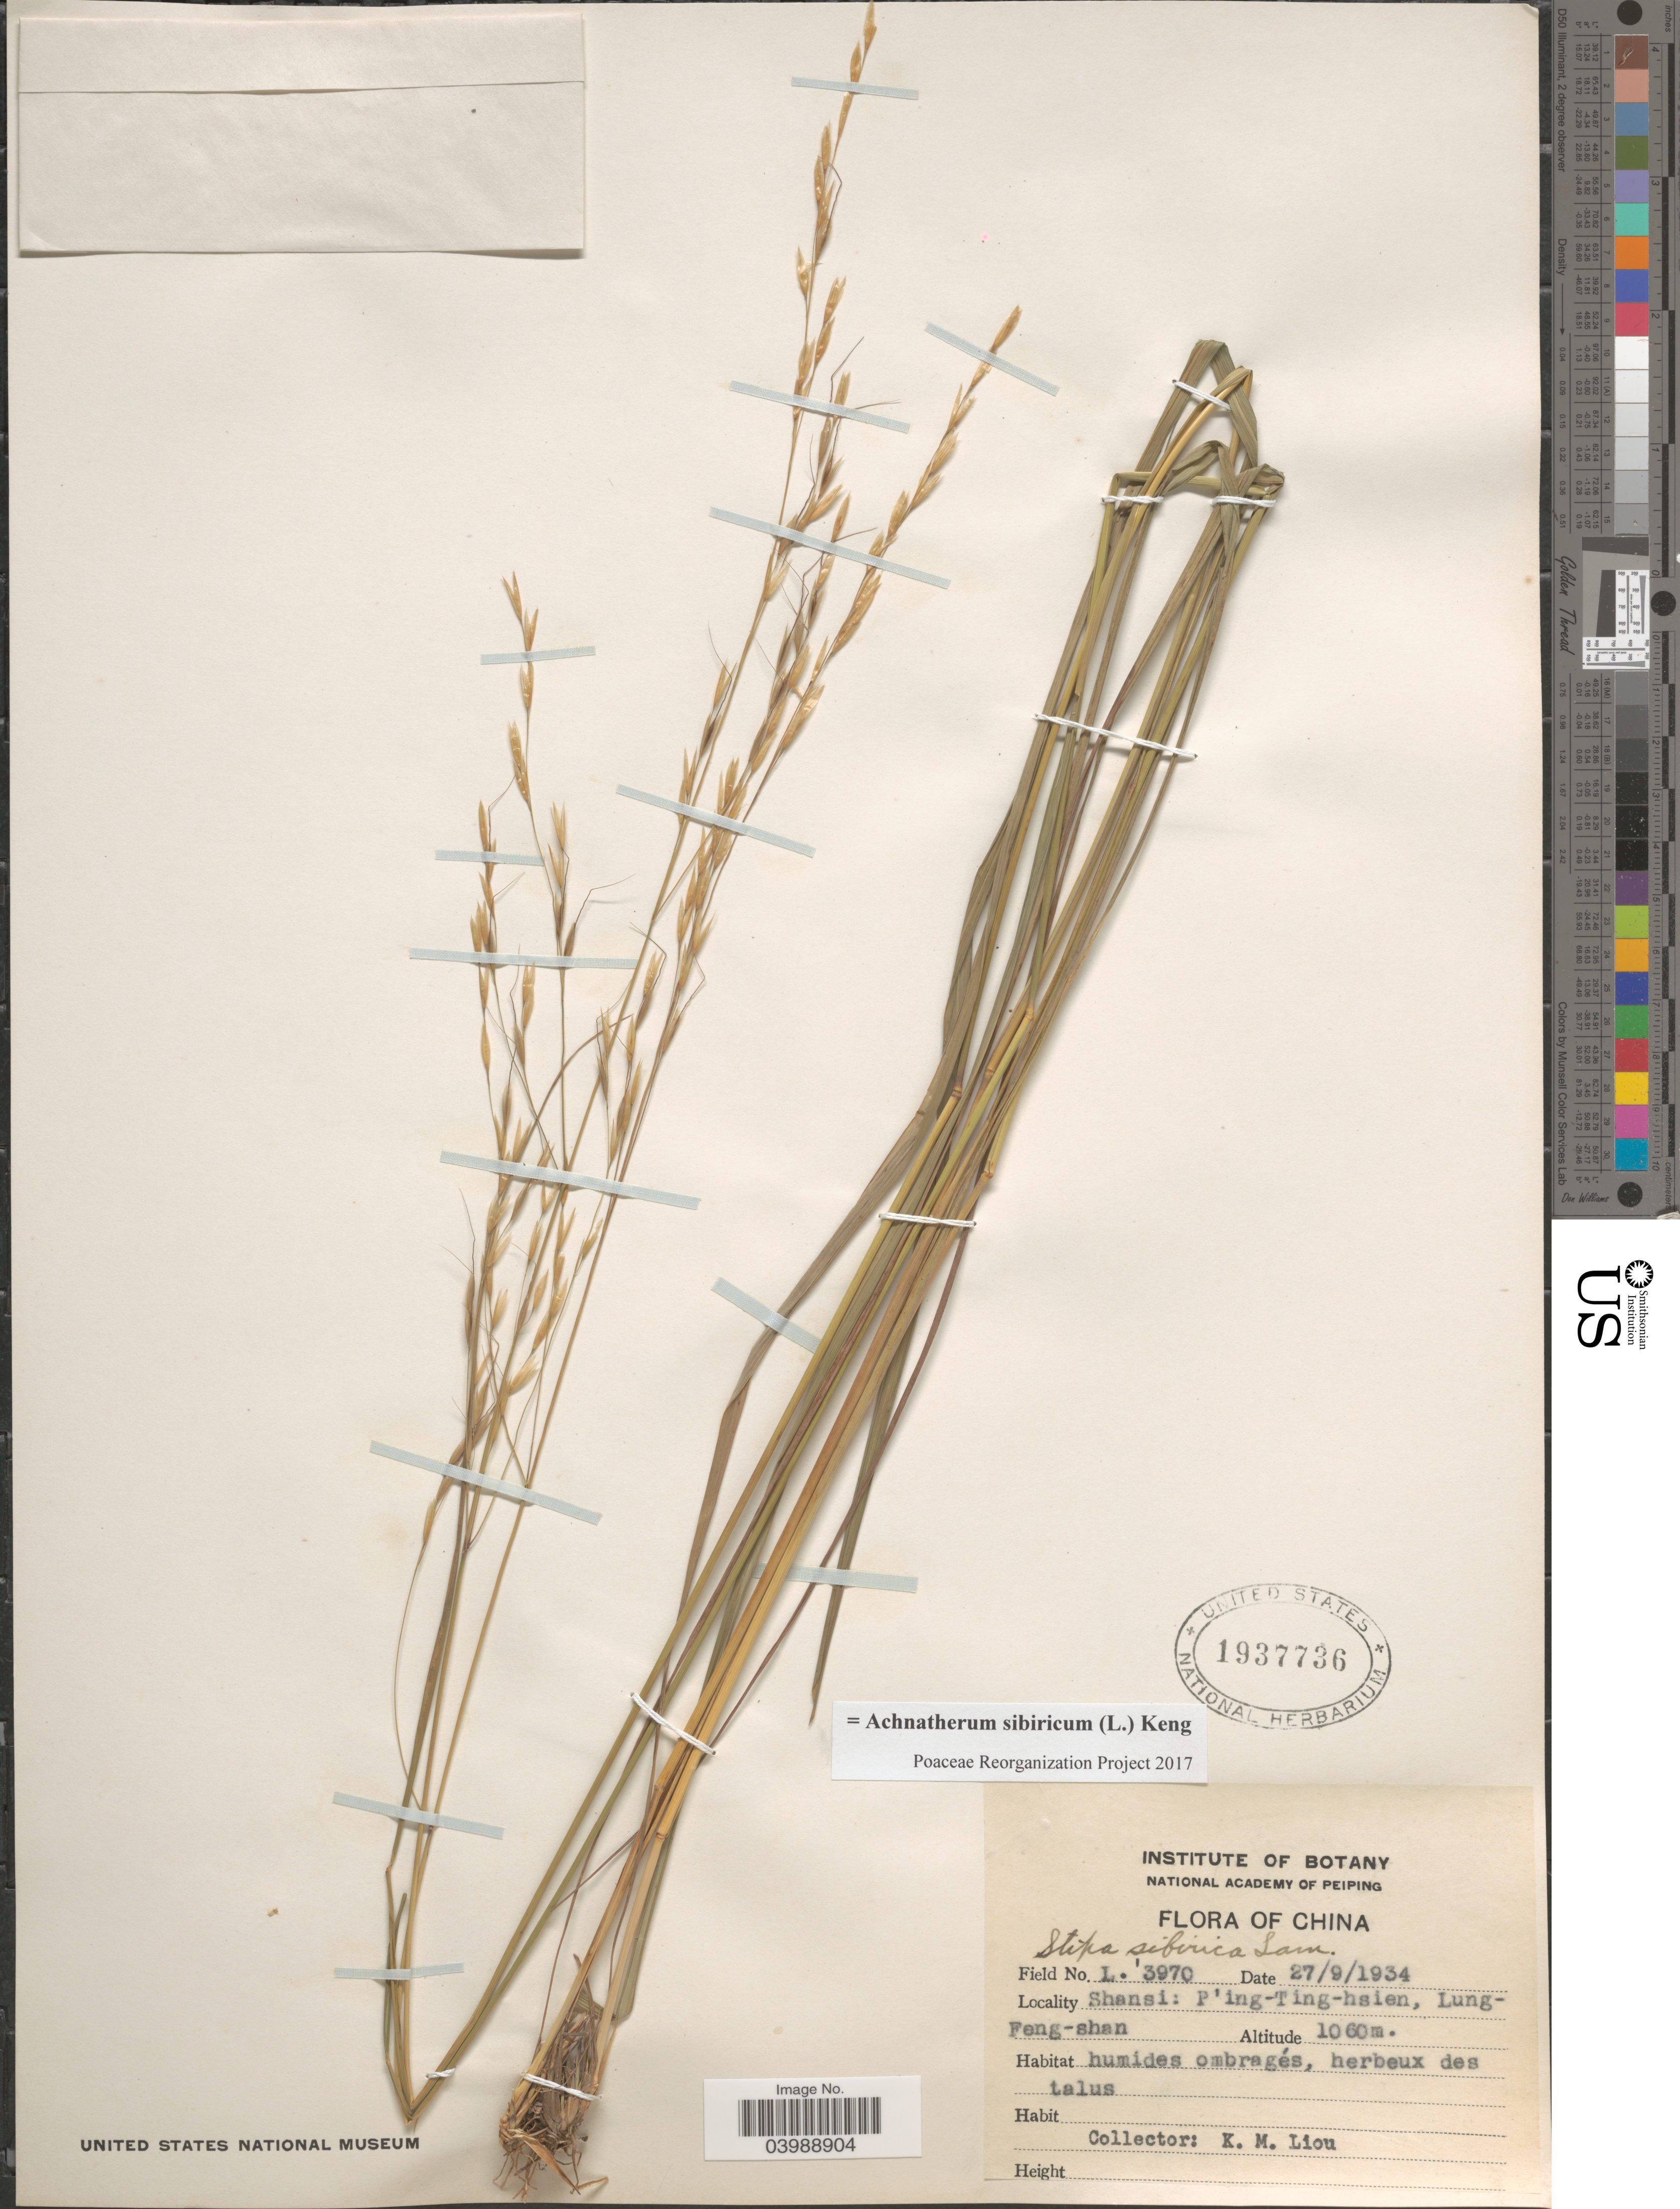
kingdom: Plantae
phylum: Tracheophyta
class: Liliopsida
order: Poales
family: Poaceae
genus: Achnatherum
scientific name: Achnatherum sibiricum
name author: (L.) Keng ex Tzvelev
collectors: K. M. Liou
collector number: L'3970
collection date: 1934-09-27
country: China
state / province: Shanxi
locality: Shansi: P' ing-Ting-hsien, Lung-Feng-shan.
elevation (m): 1060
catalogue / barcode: US 1937736